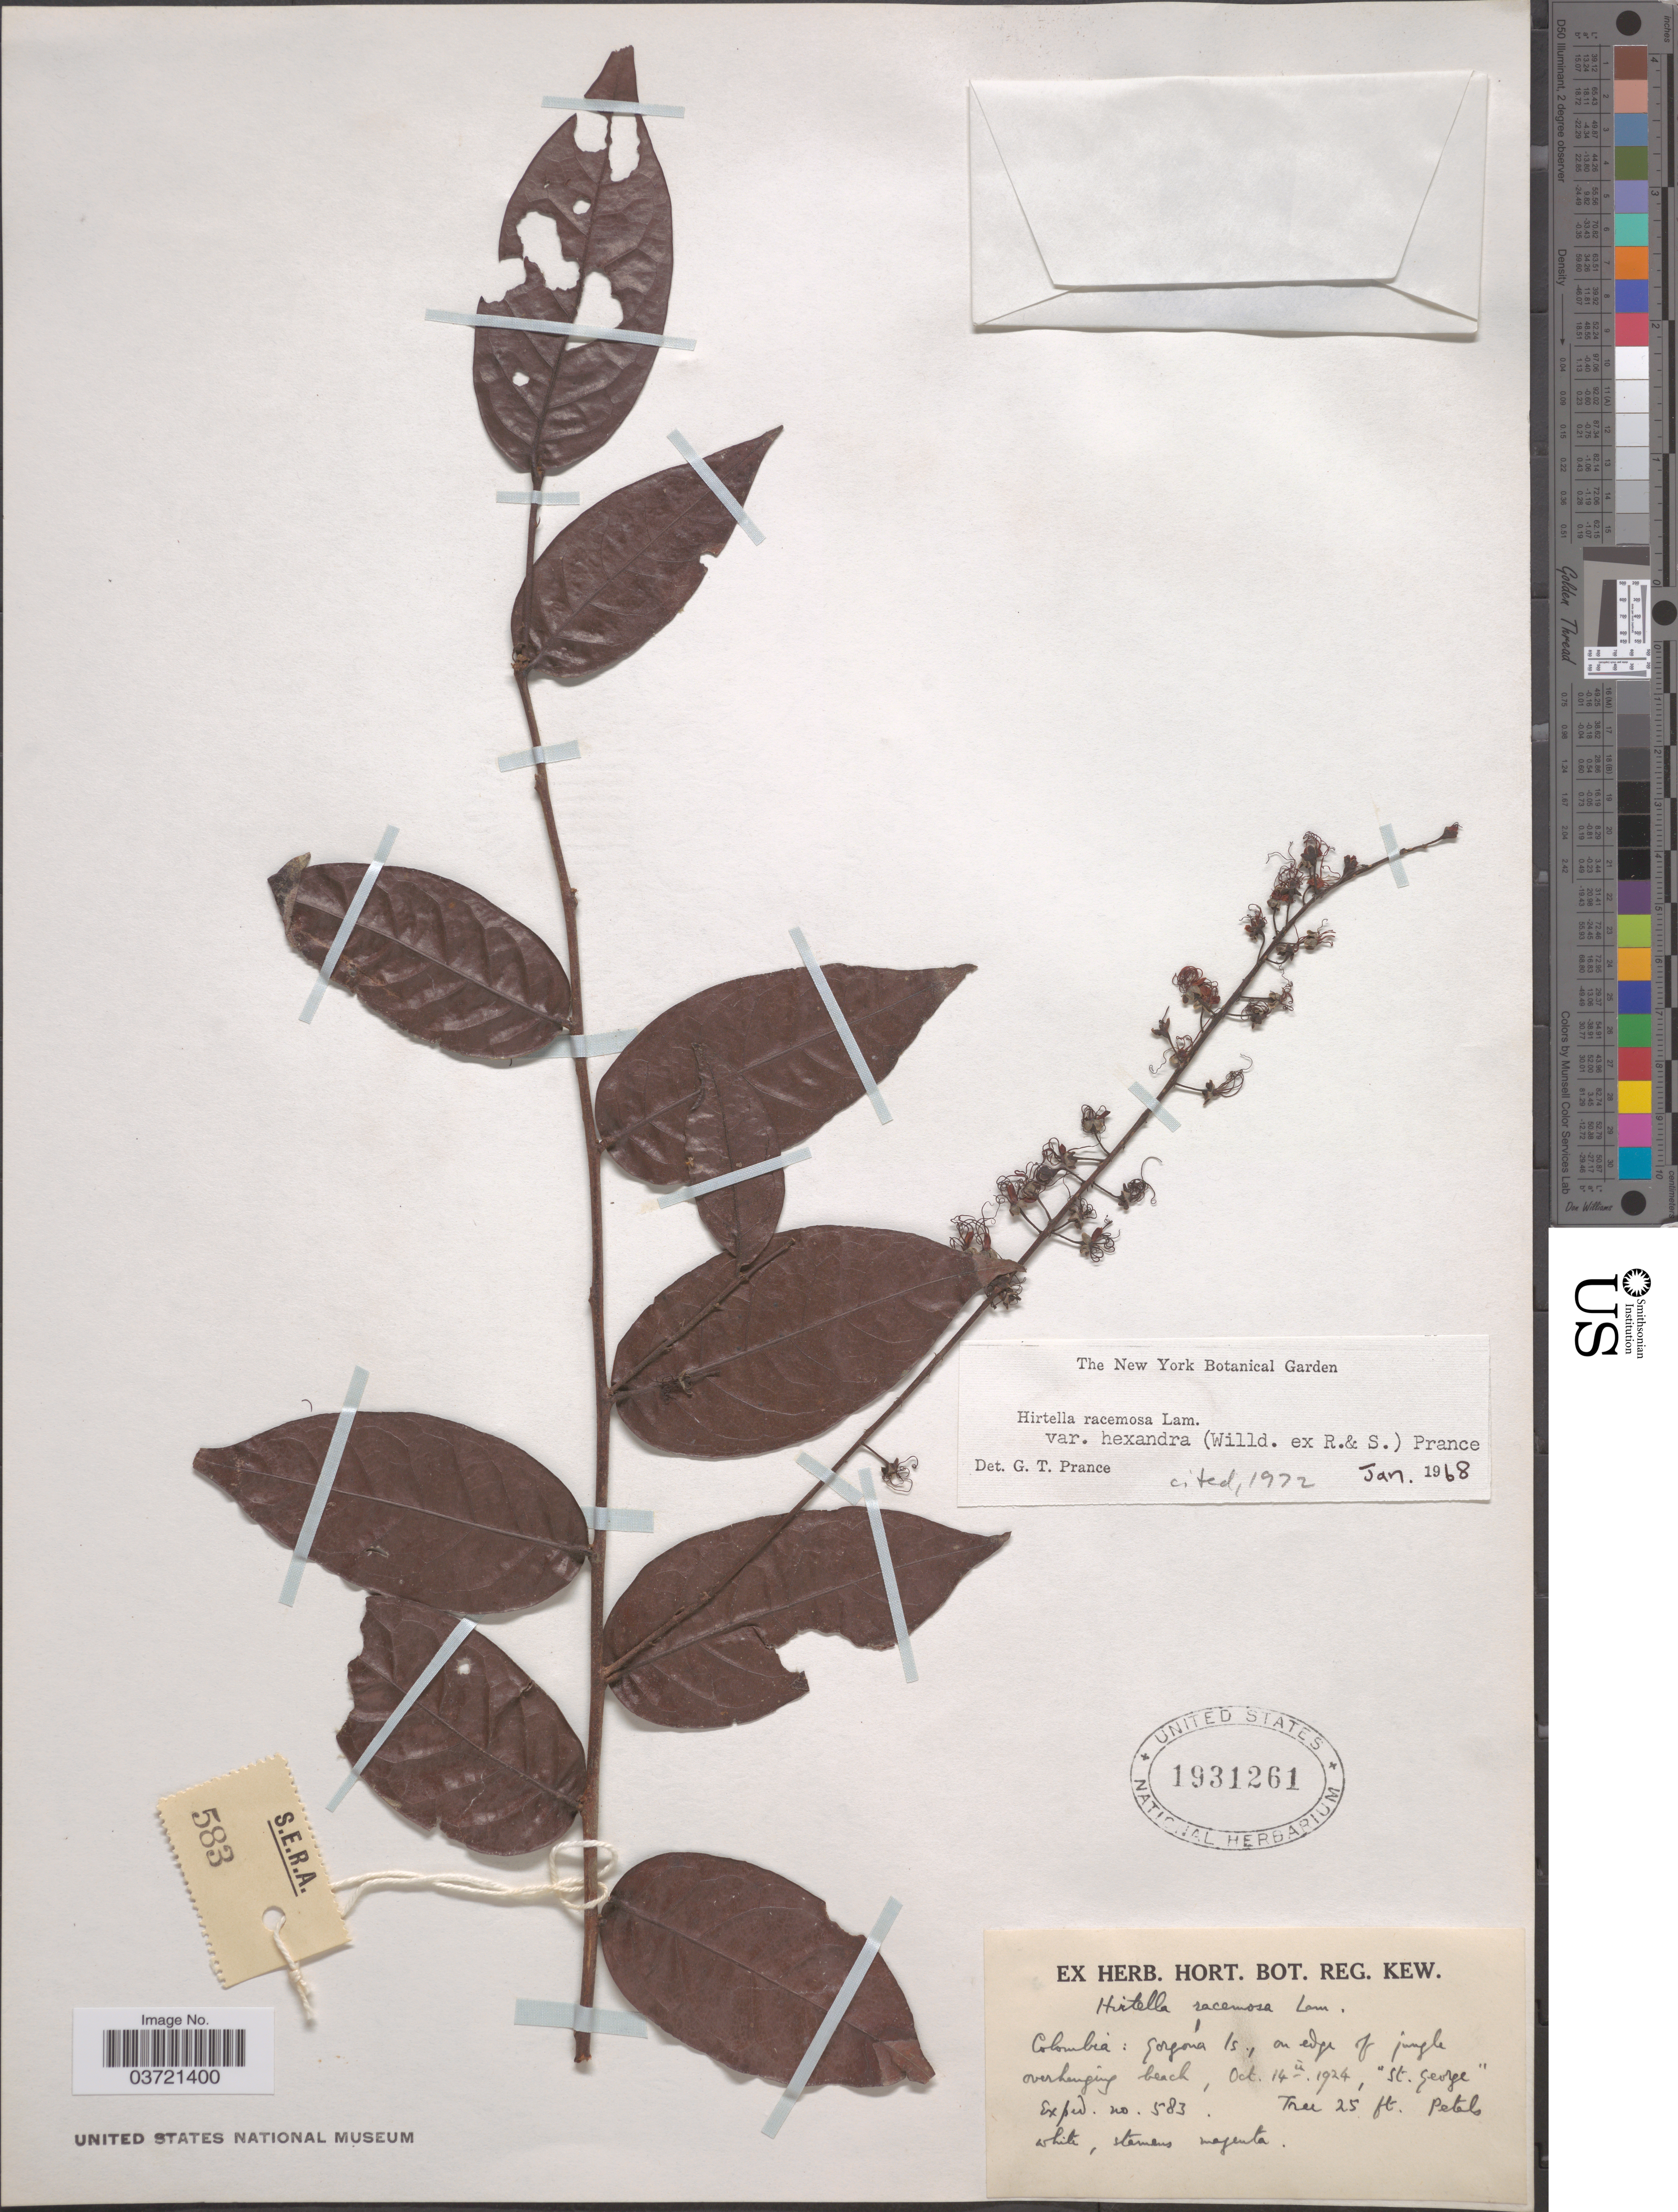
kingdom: Plantae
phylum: Tracheophyta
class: Magnoliopsida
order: Malpighiales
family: Chrysobalanaceae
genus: Hirtella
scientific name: Hirtella racemosa var. hexandra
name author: (Willd. ex Roem. & Schult.) Prance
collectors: St. George Exped.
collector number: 583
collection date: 1924-10-14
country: Colombia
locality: Gorgona Is., on edge of jungle overhanging beach.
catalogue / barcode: US 1931261